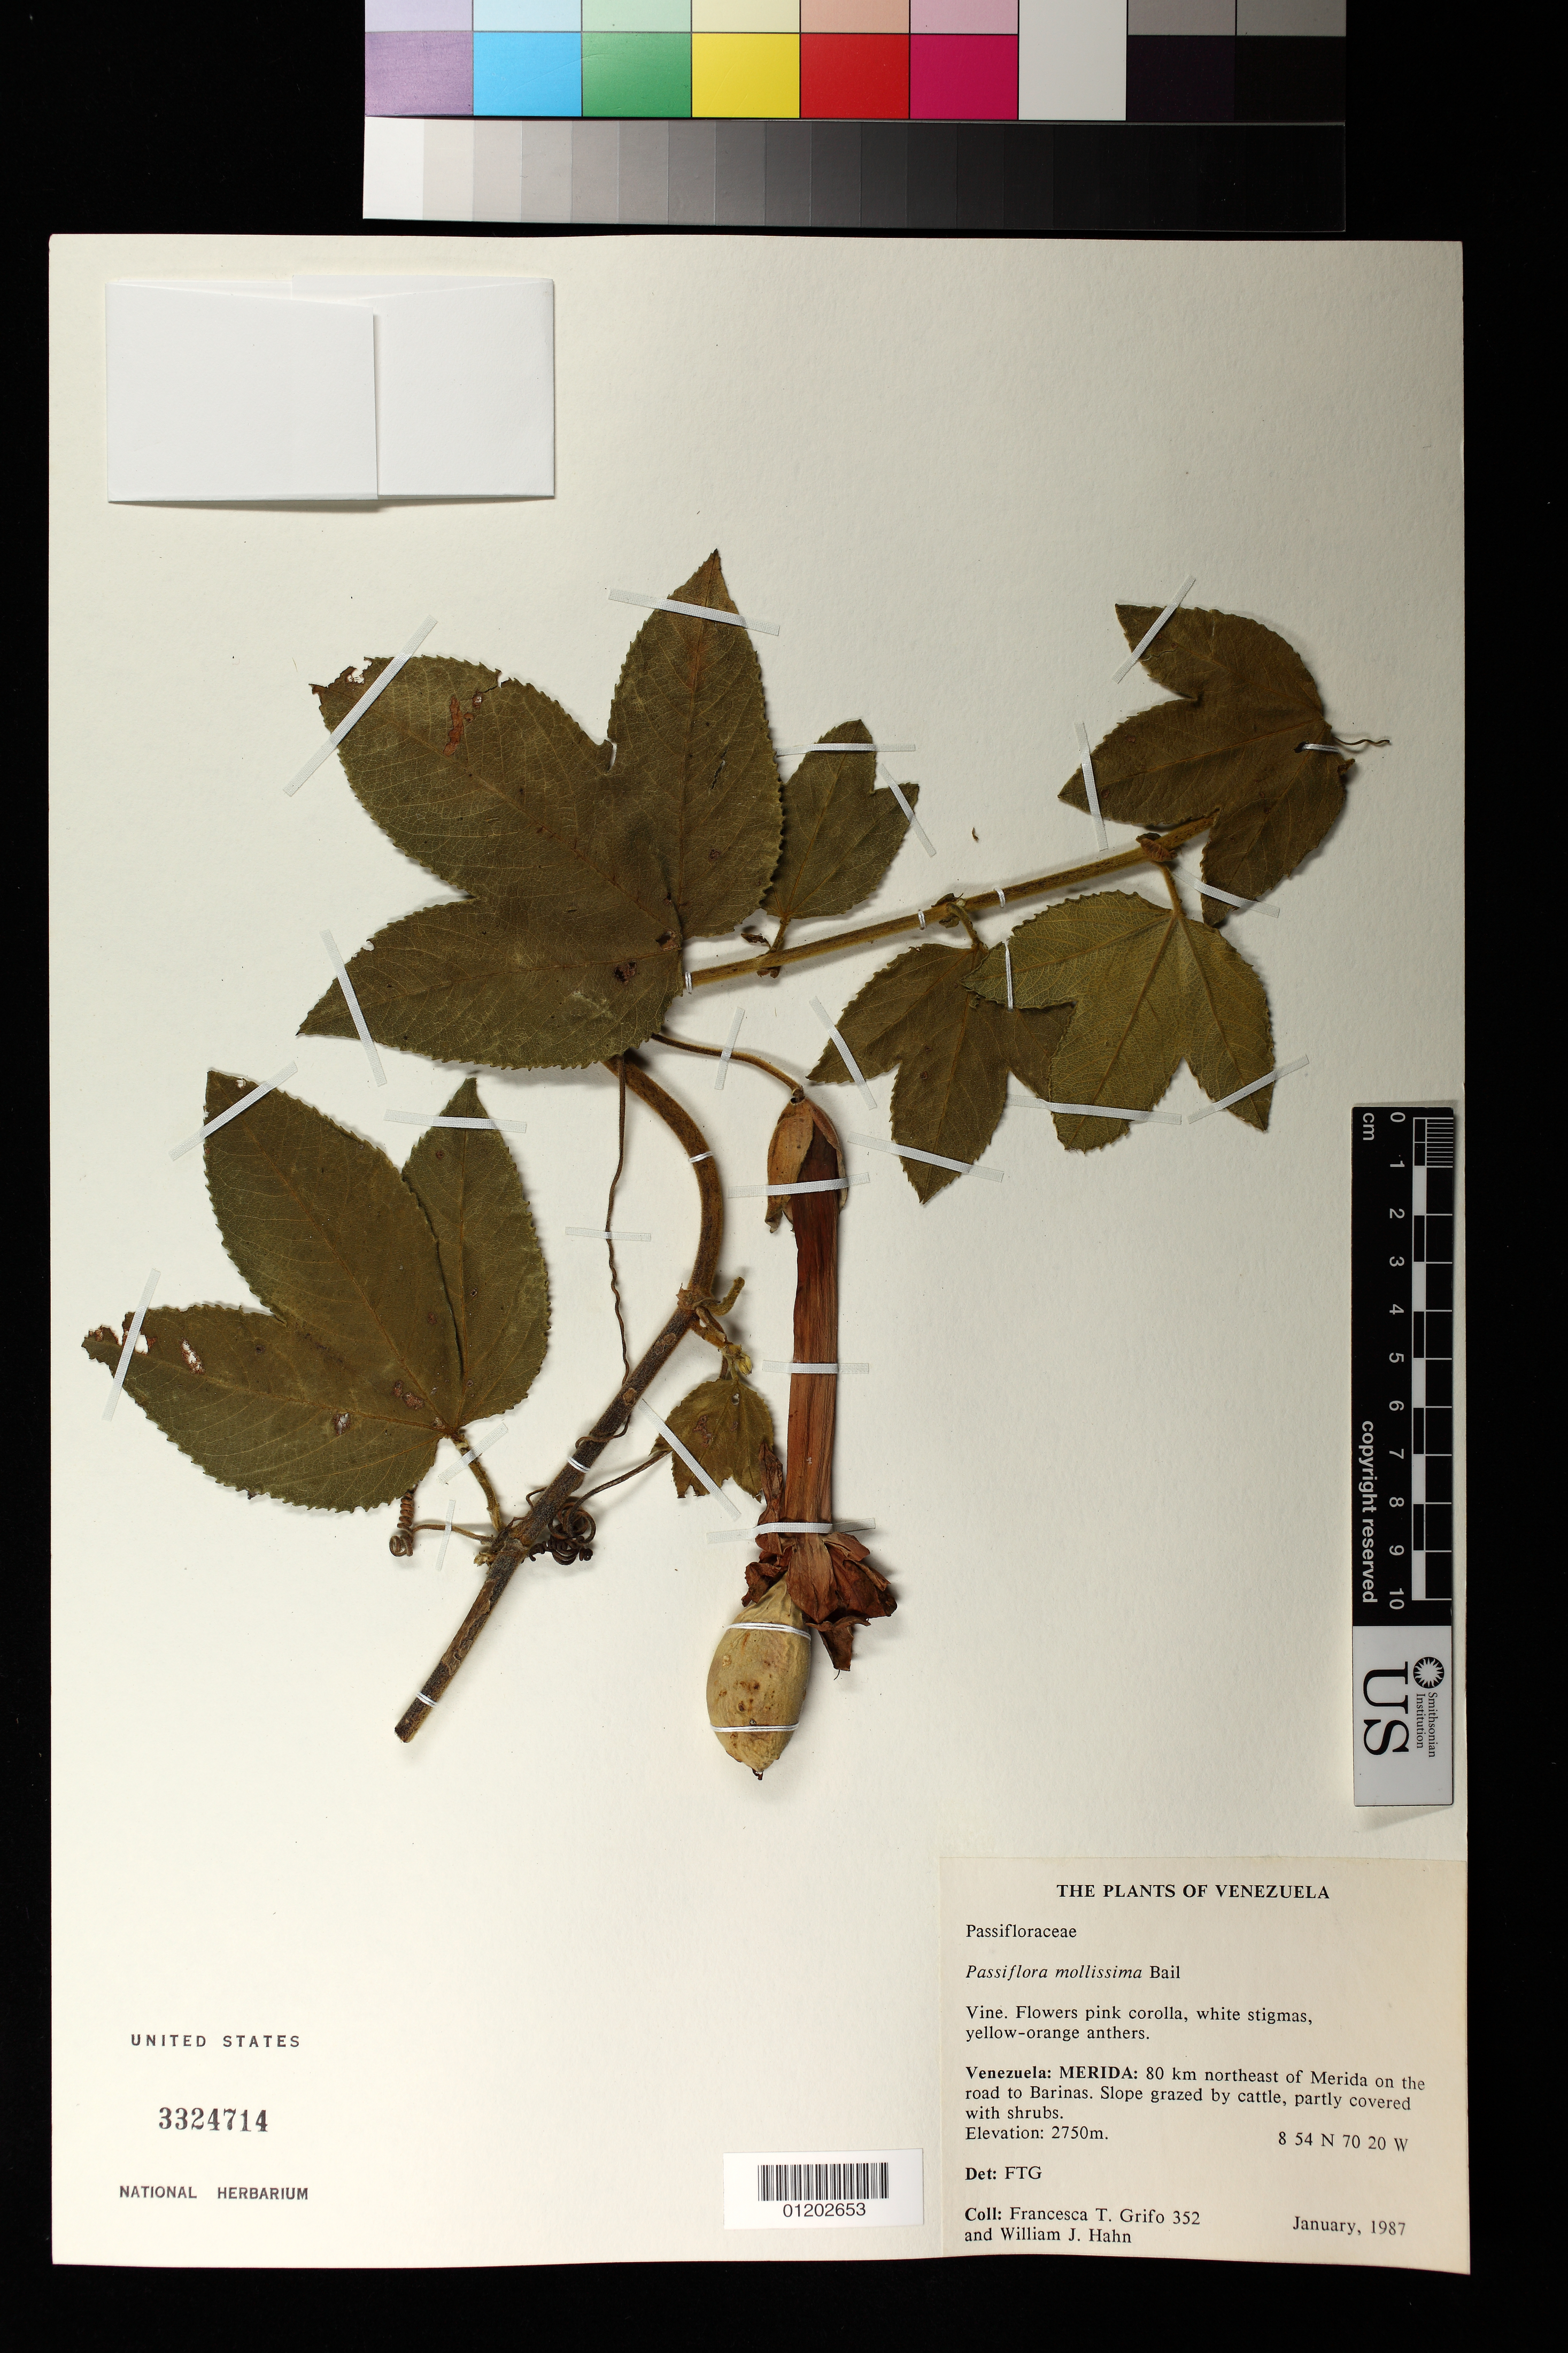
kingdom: Plantae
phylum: Tracheophyta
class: Magnoliopsida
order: Malpighiales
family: Passifloraceae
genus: Passiflora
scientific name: Passiflora mollissima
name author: (Kunth) L.H. Bailey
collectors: F. Grifo & W. J. Hahn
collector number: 352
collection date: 1987-01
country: Venezuela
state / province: Mérida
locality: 80 km NE of Merida on the road to Barinas.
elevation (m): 2750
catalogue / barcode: US 3324714